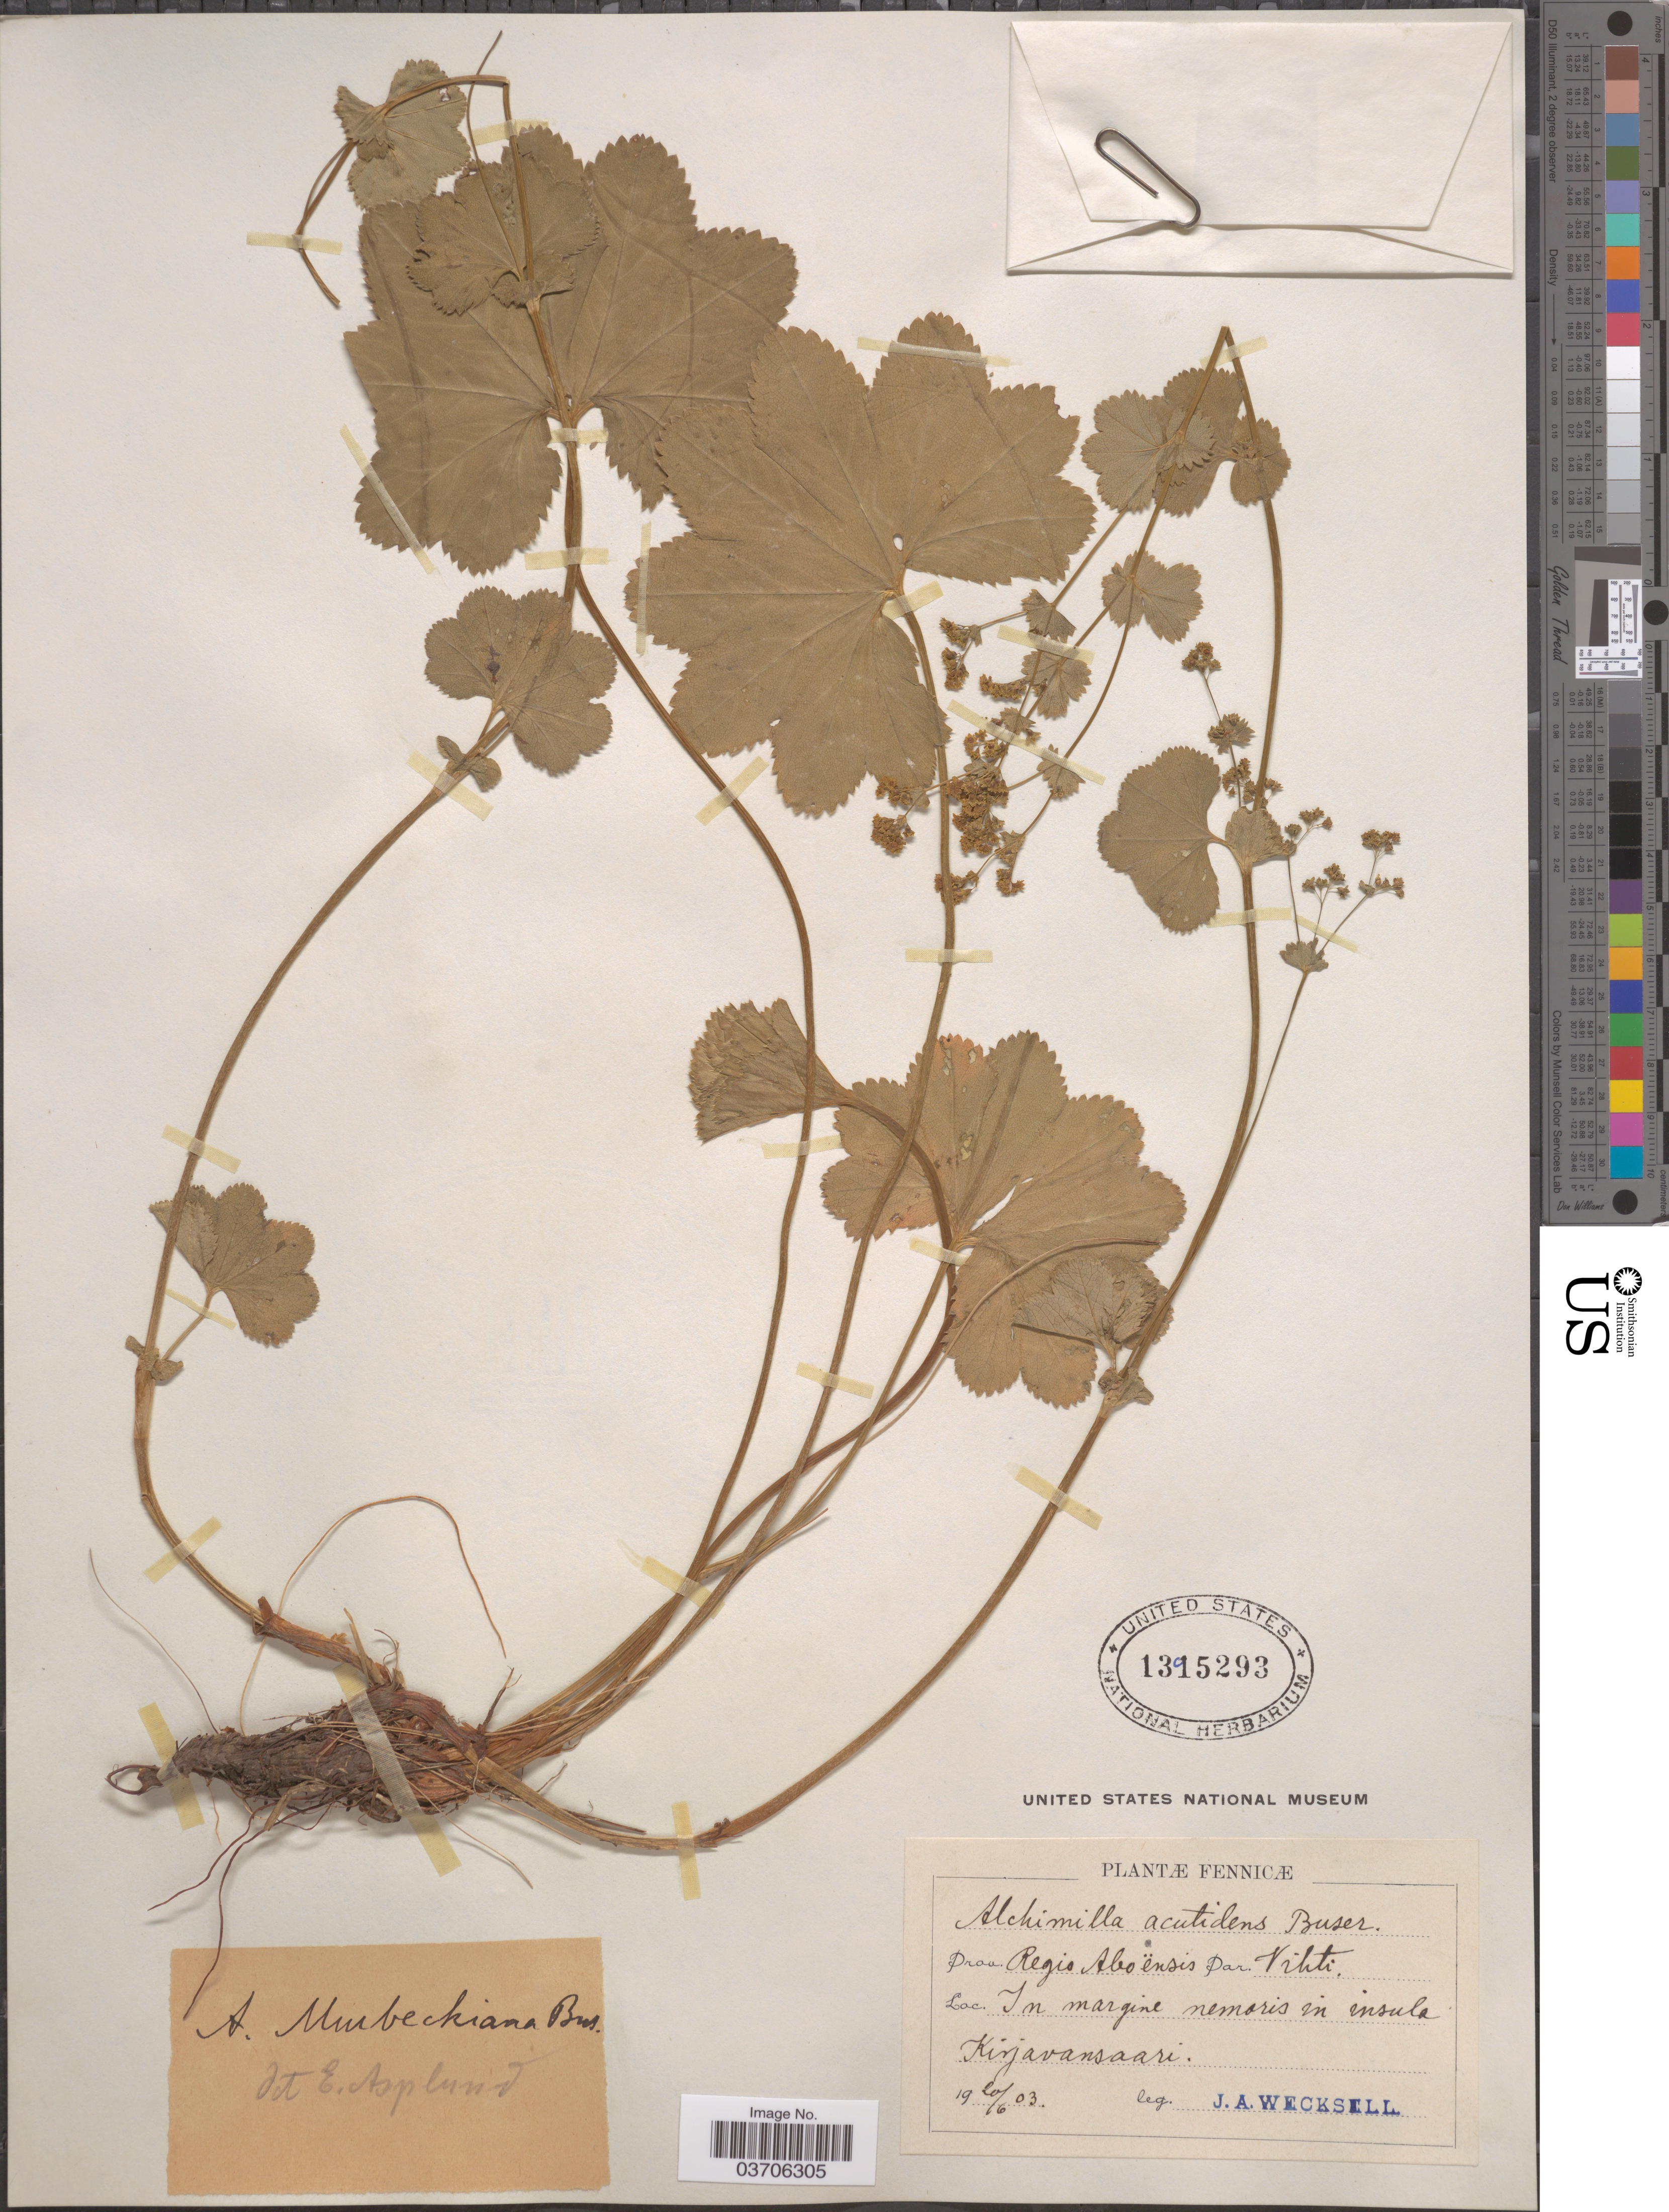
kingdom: Plantae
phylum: Tracheophyta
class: Magnoliopsida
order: Rosales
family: Rosaceae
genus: Alchemilla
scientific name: Alchemilla murbeckiana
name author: Buser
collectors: J. Wecksell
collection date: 1903-06-20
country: Finland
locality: Fennicæ. Prov. Regio Aboënsis Par. Vihti. In margine nemoris in insula Kirjavansaari.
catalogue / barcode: US 1395293